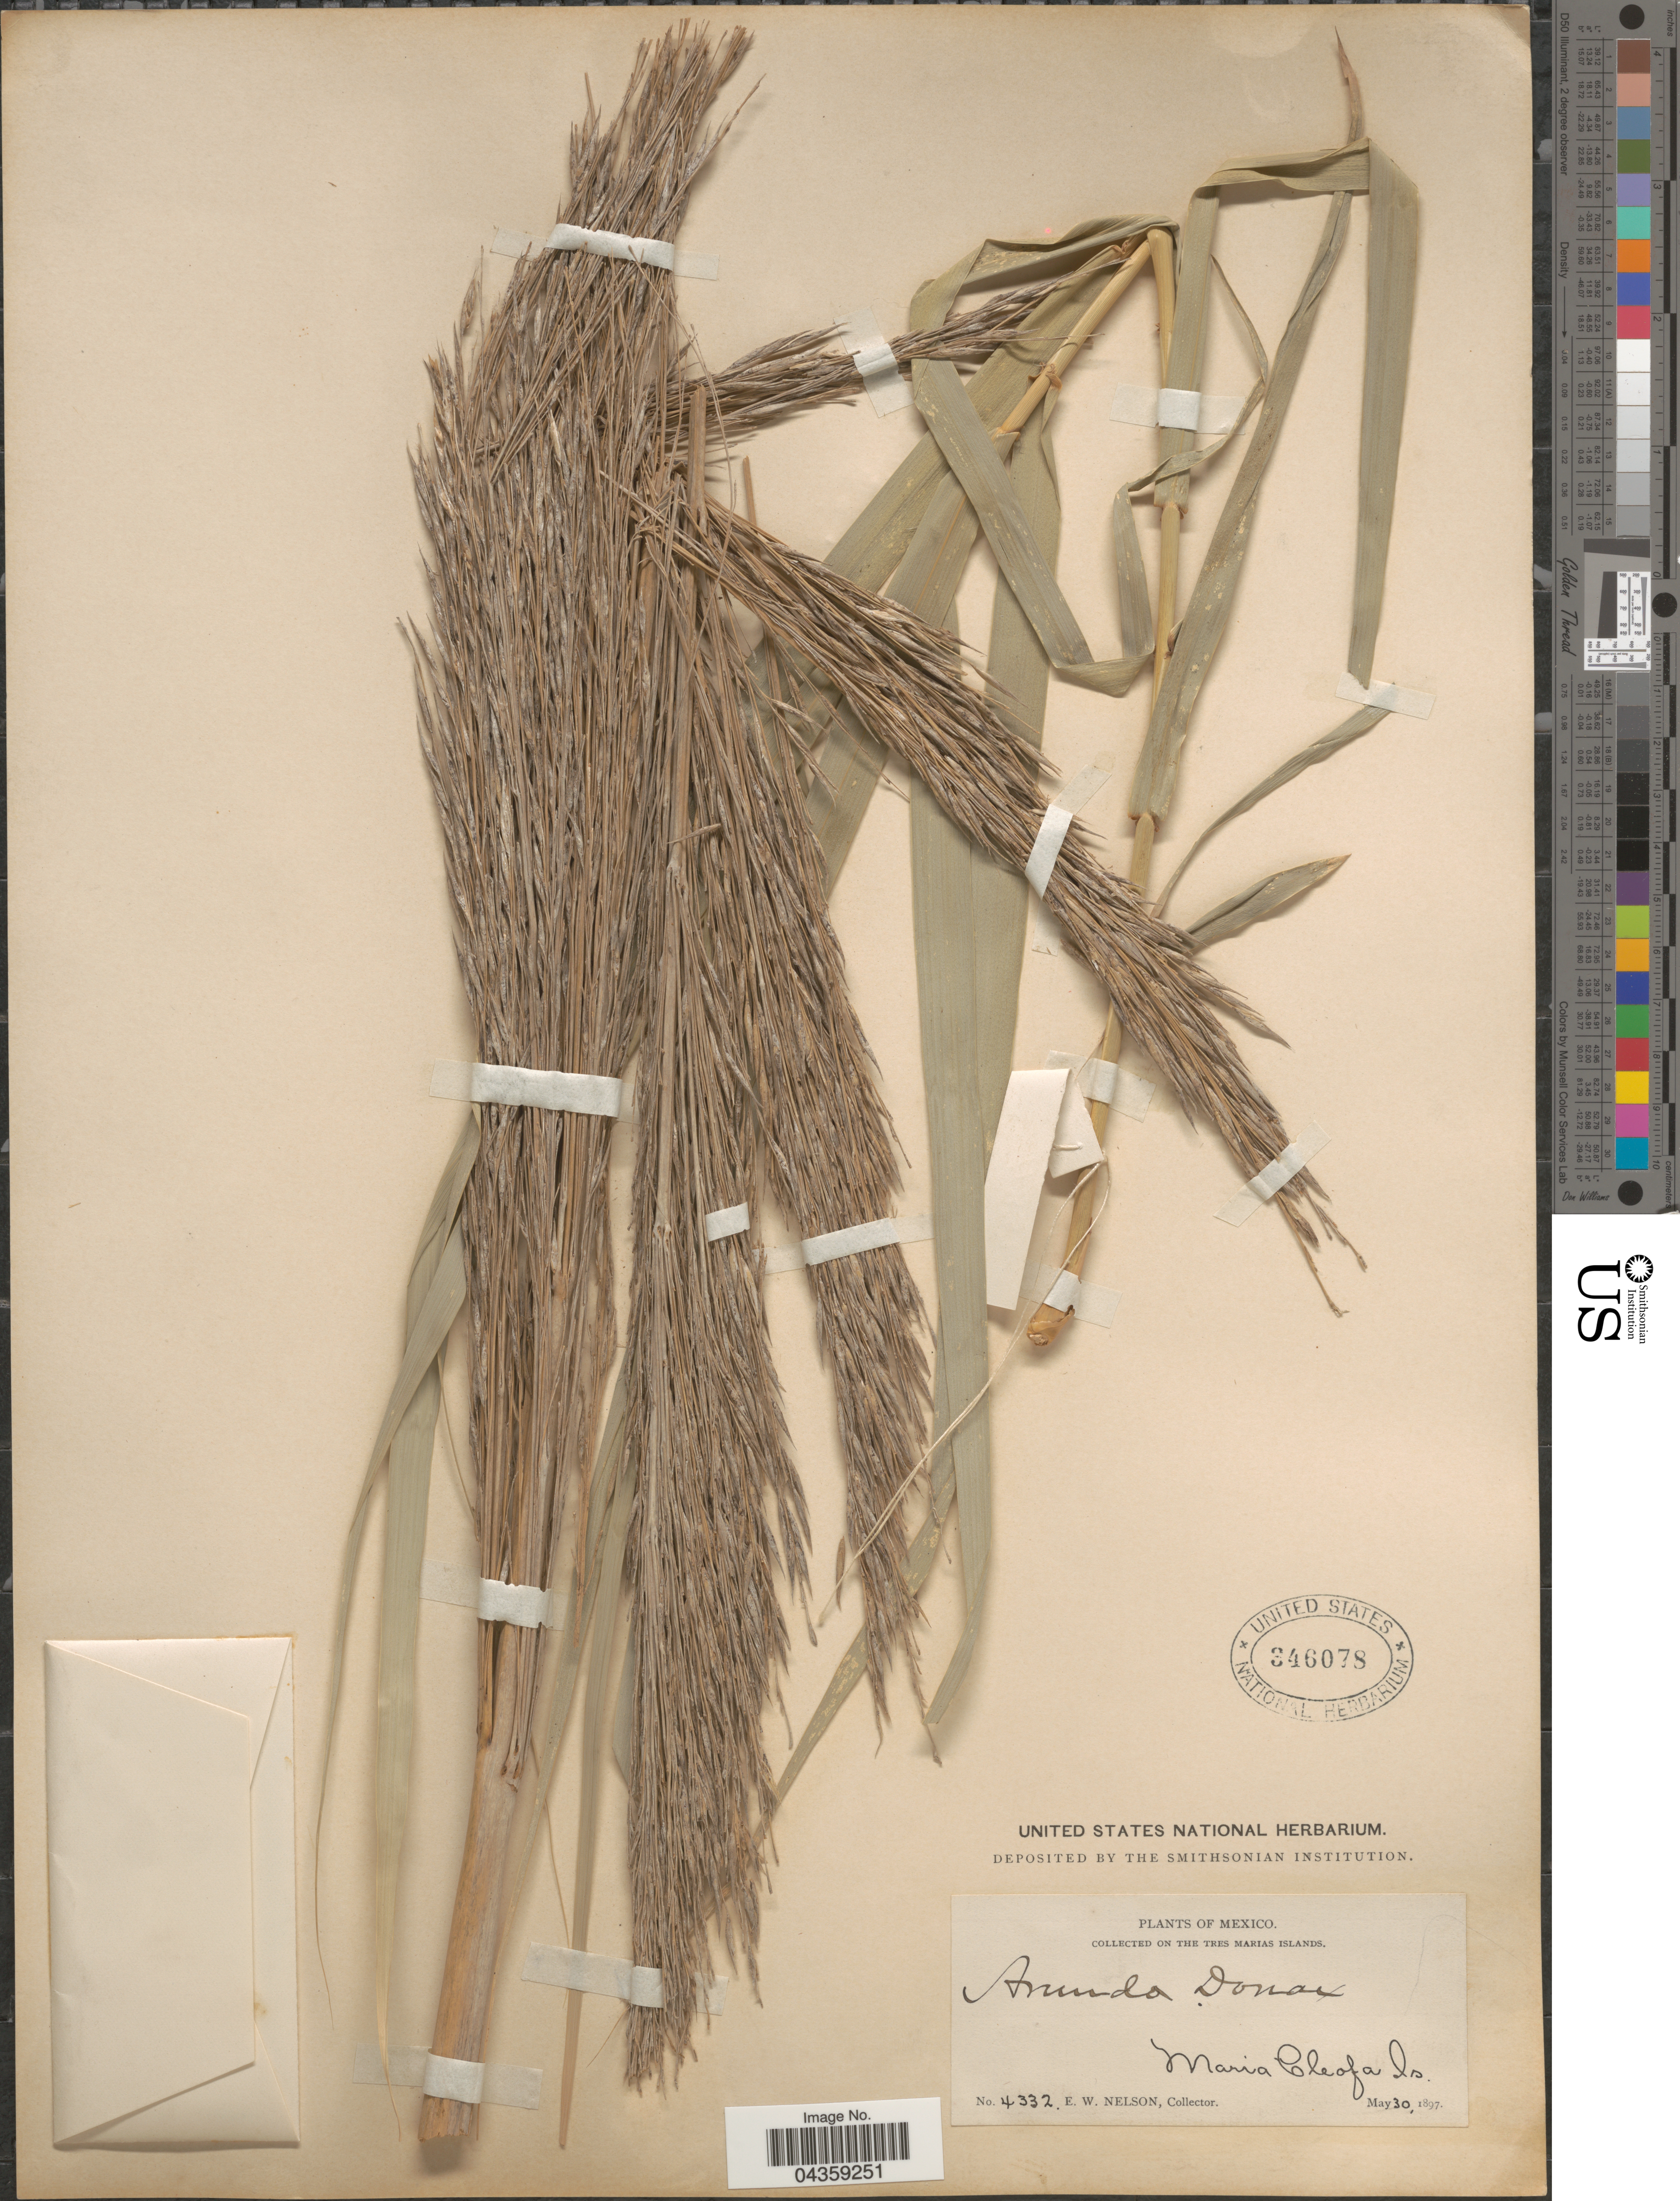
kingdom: Plantae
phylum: Tracheophyta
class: Liliopsida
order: Poales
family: Poaceae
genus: Arundo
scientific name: Arundo donax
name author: L.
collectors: E. W. Nelson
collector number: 4332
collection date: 1897-05-30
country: Mexico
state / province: Nayarit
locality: On the Tres Marias Islands. Maria Cleofa Is.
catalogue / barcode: US 346078